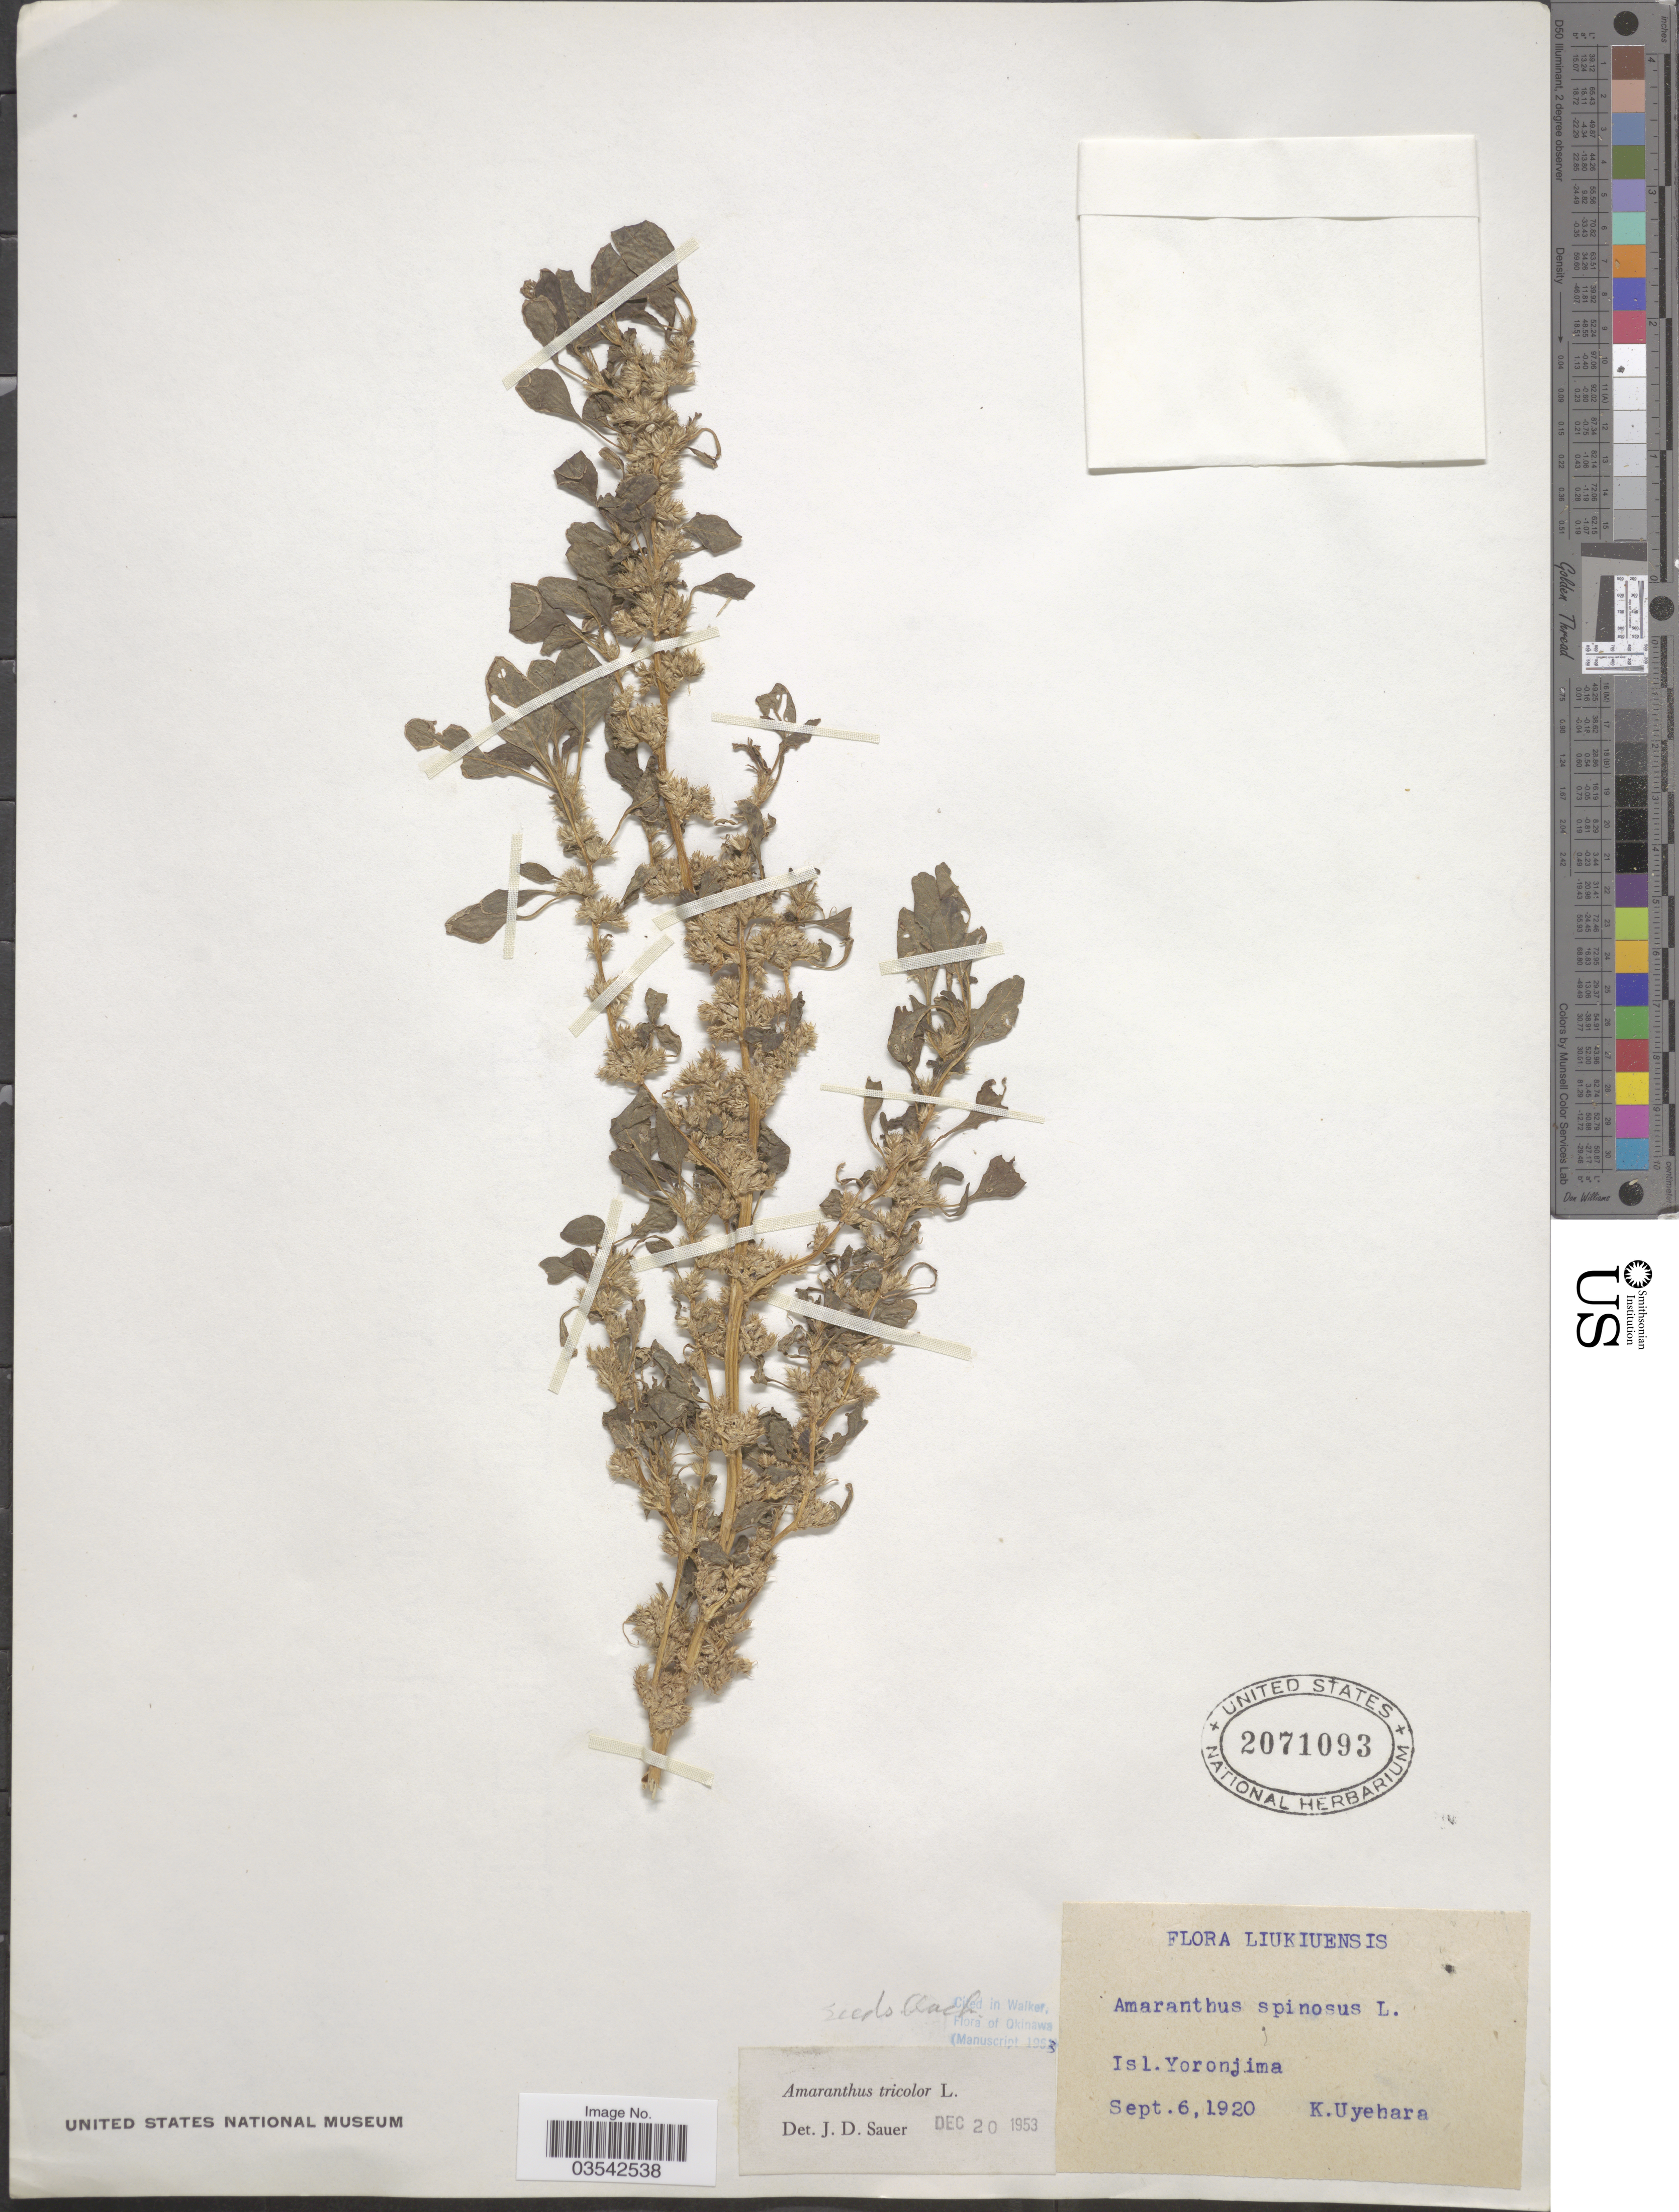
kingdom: Plantae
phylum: Tracheophyta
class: Magnoliopsida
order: Caryophyllales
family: Amaranthaceae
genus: Amaranthus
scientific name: Amaranthus tricolor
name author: L.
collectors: K. Uyehara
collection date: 1920-09-06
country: Japan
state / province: Okinawa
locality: Liukiuensis. Isl. Yoronjima.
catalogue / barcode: US 2071093